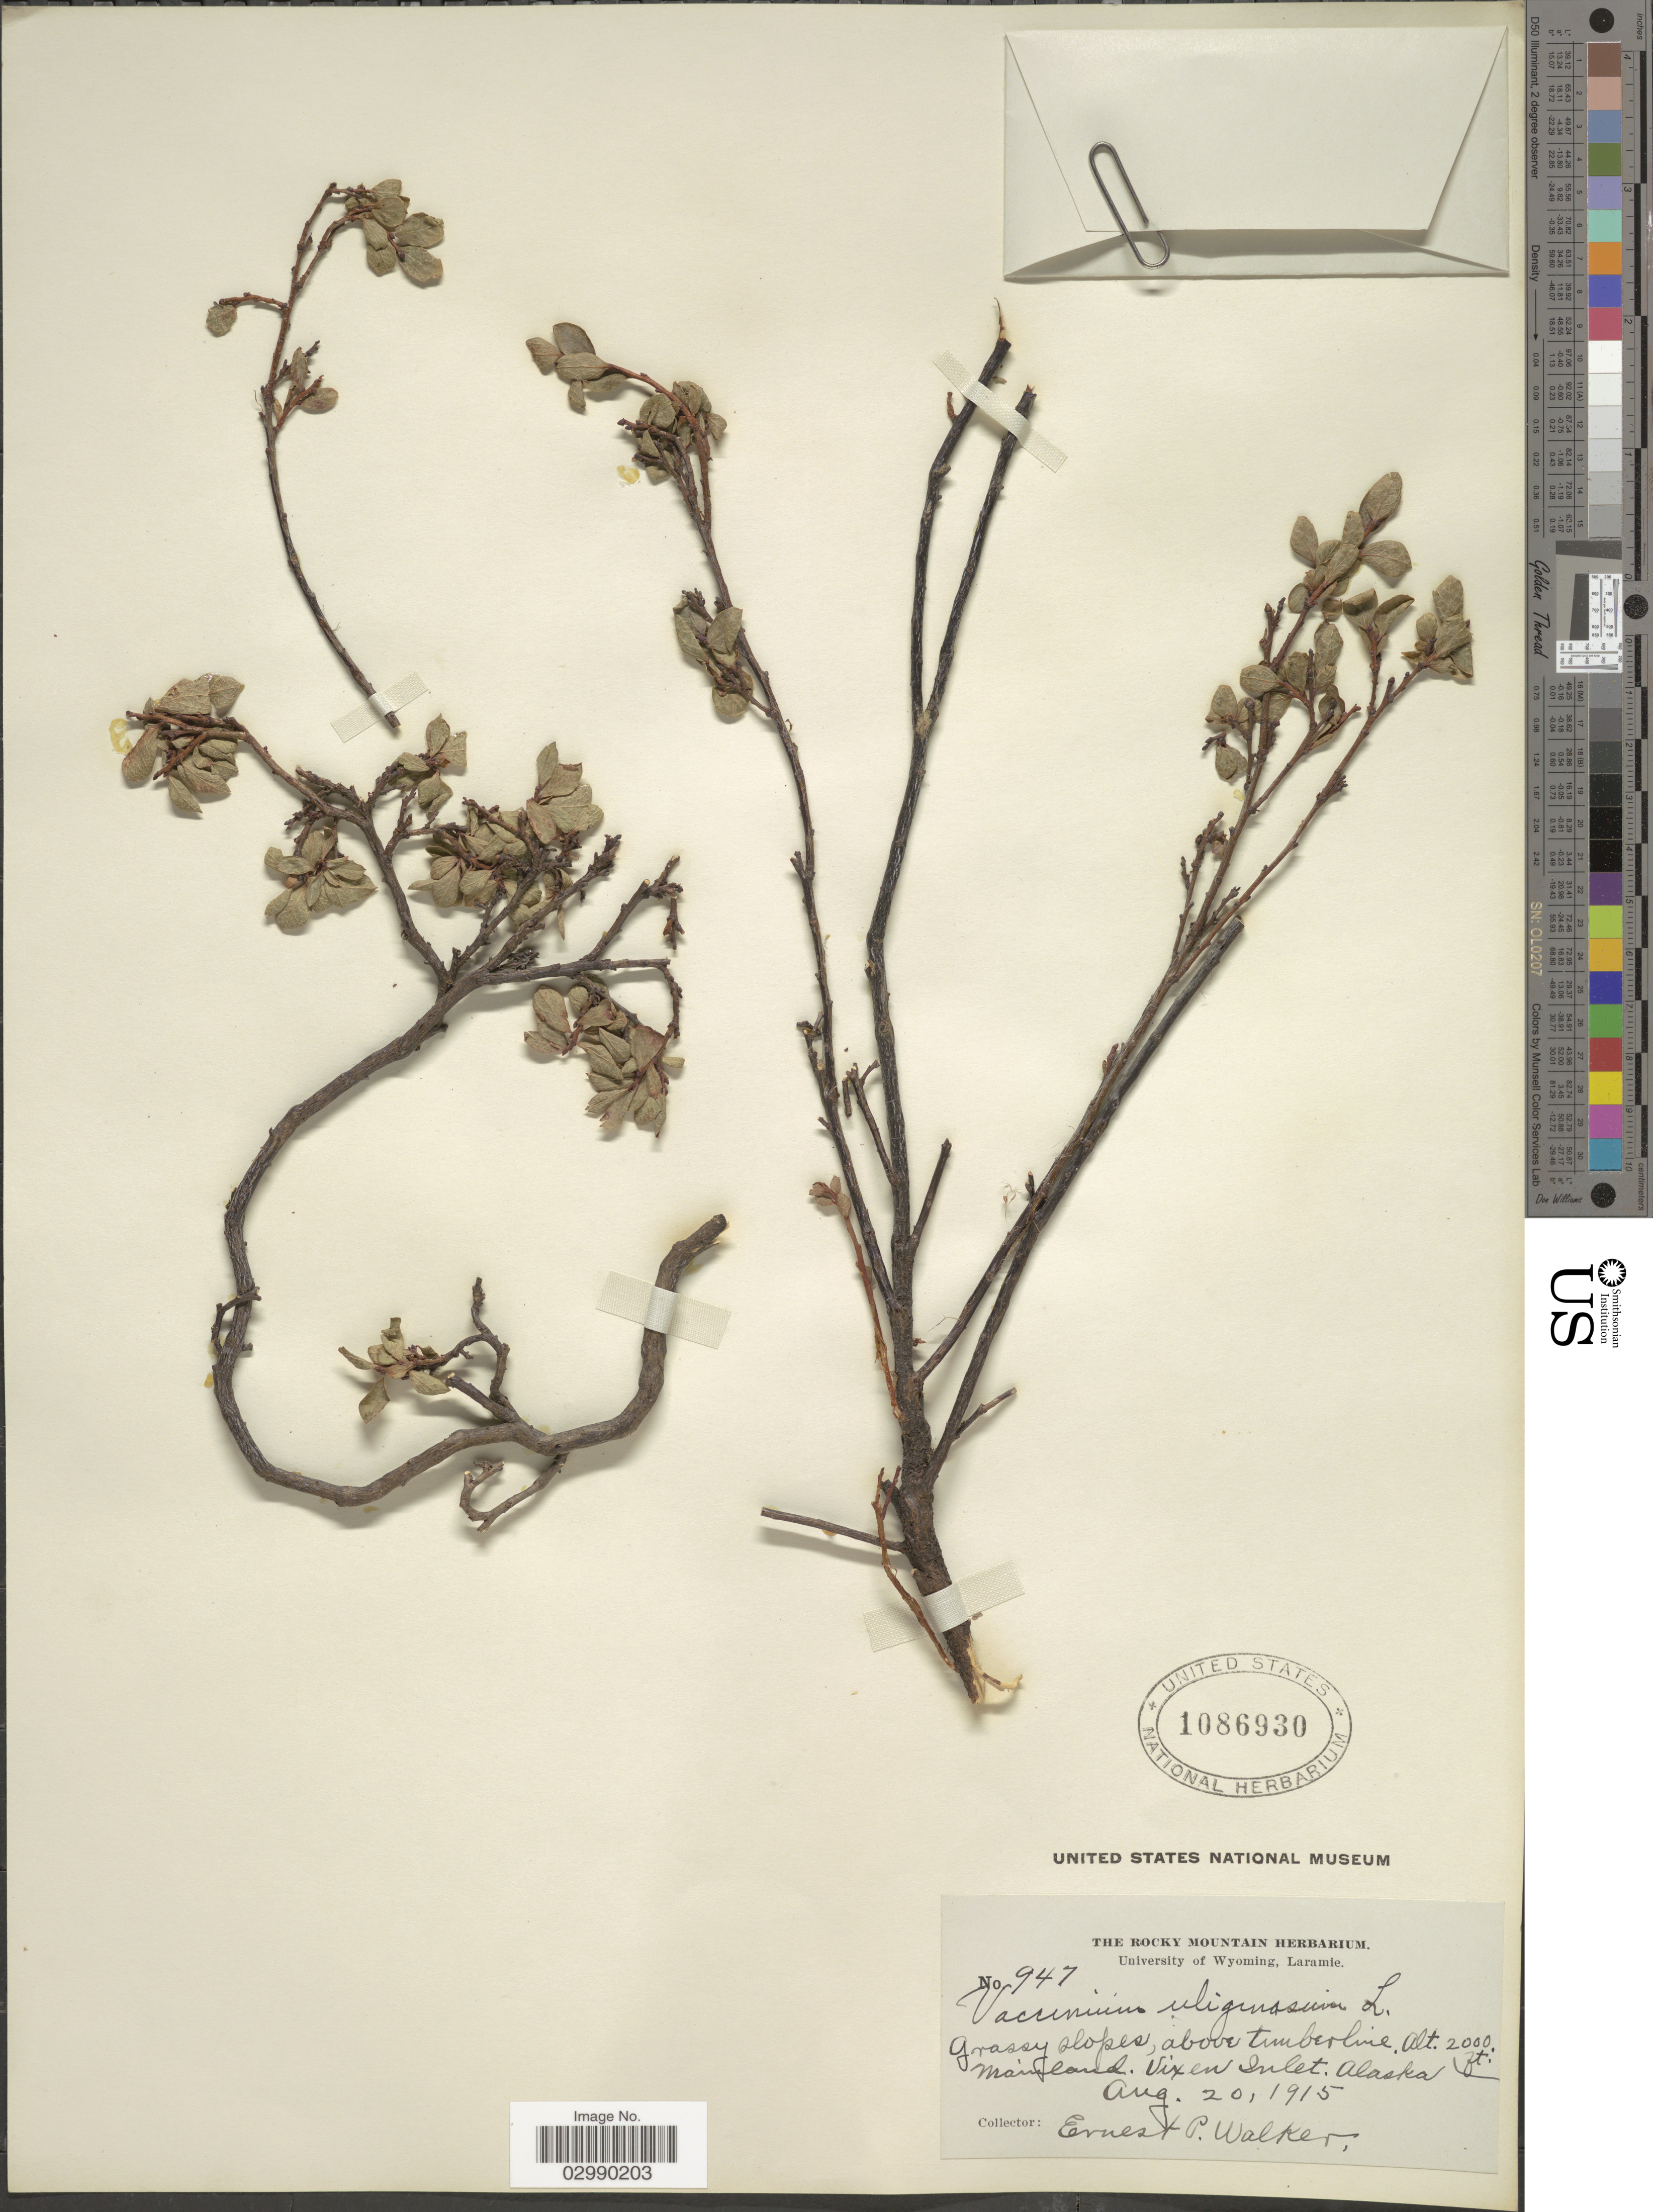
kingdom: Plantae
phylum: Tracheophyta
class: Magnoliopsida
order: Ericales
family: Ericaceae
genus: Vaccinium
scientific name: Vaccinium uliginosum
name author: L.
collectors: E. P. Walker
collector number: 947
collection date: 1915-08-20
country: United States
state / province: Alaska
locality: Grassy slopes, above Timberline, Mainland, Vixen Inlet.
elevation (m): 610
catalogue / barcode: US 1086930